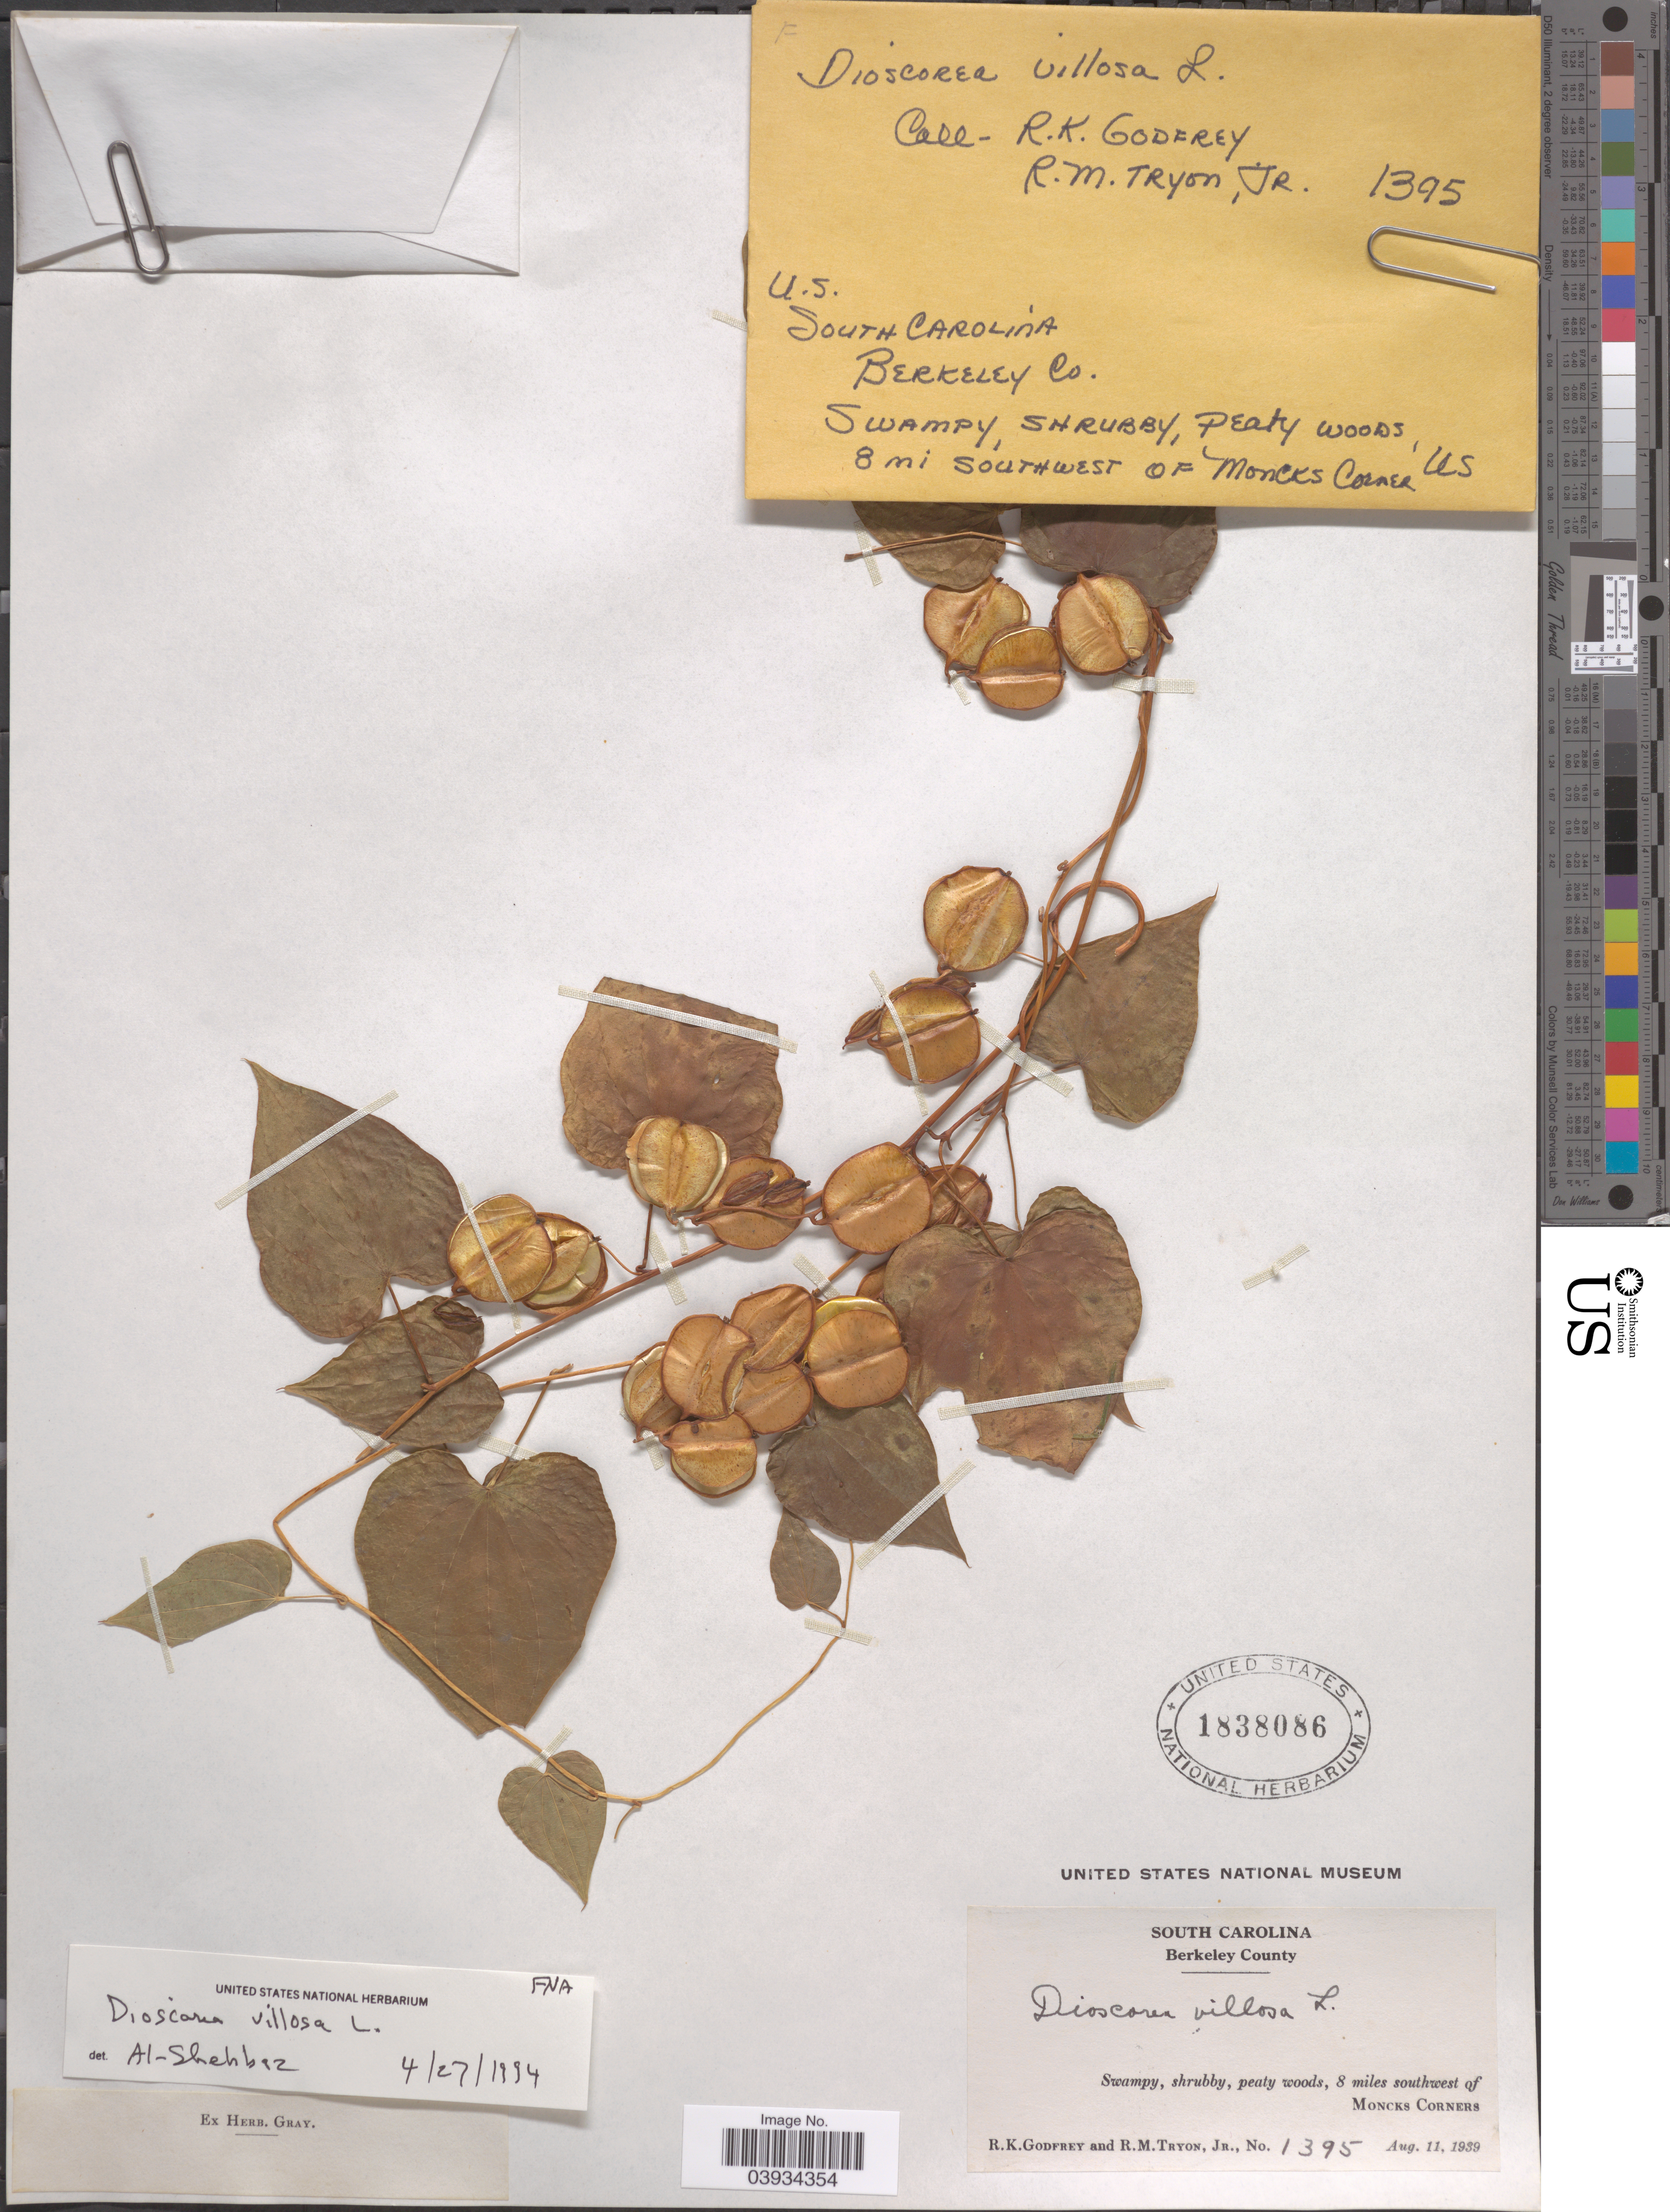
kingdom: Plantae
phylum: Tracheophyta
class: Liliopsida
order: Dioscoreales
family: Dioscoreaceae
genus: Dioscorea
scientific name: Dioscorea villosa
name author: L.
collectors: R. K. Godfrey & R. Tryon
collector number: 1395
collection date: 1939-08-11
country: United States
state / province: South Carolina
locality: Berkeley County, 8 miles southwest of Moncks Corners.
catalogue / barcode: US 1838086